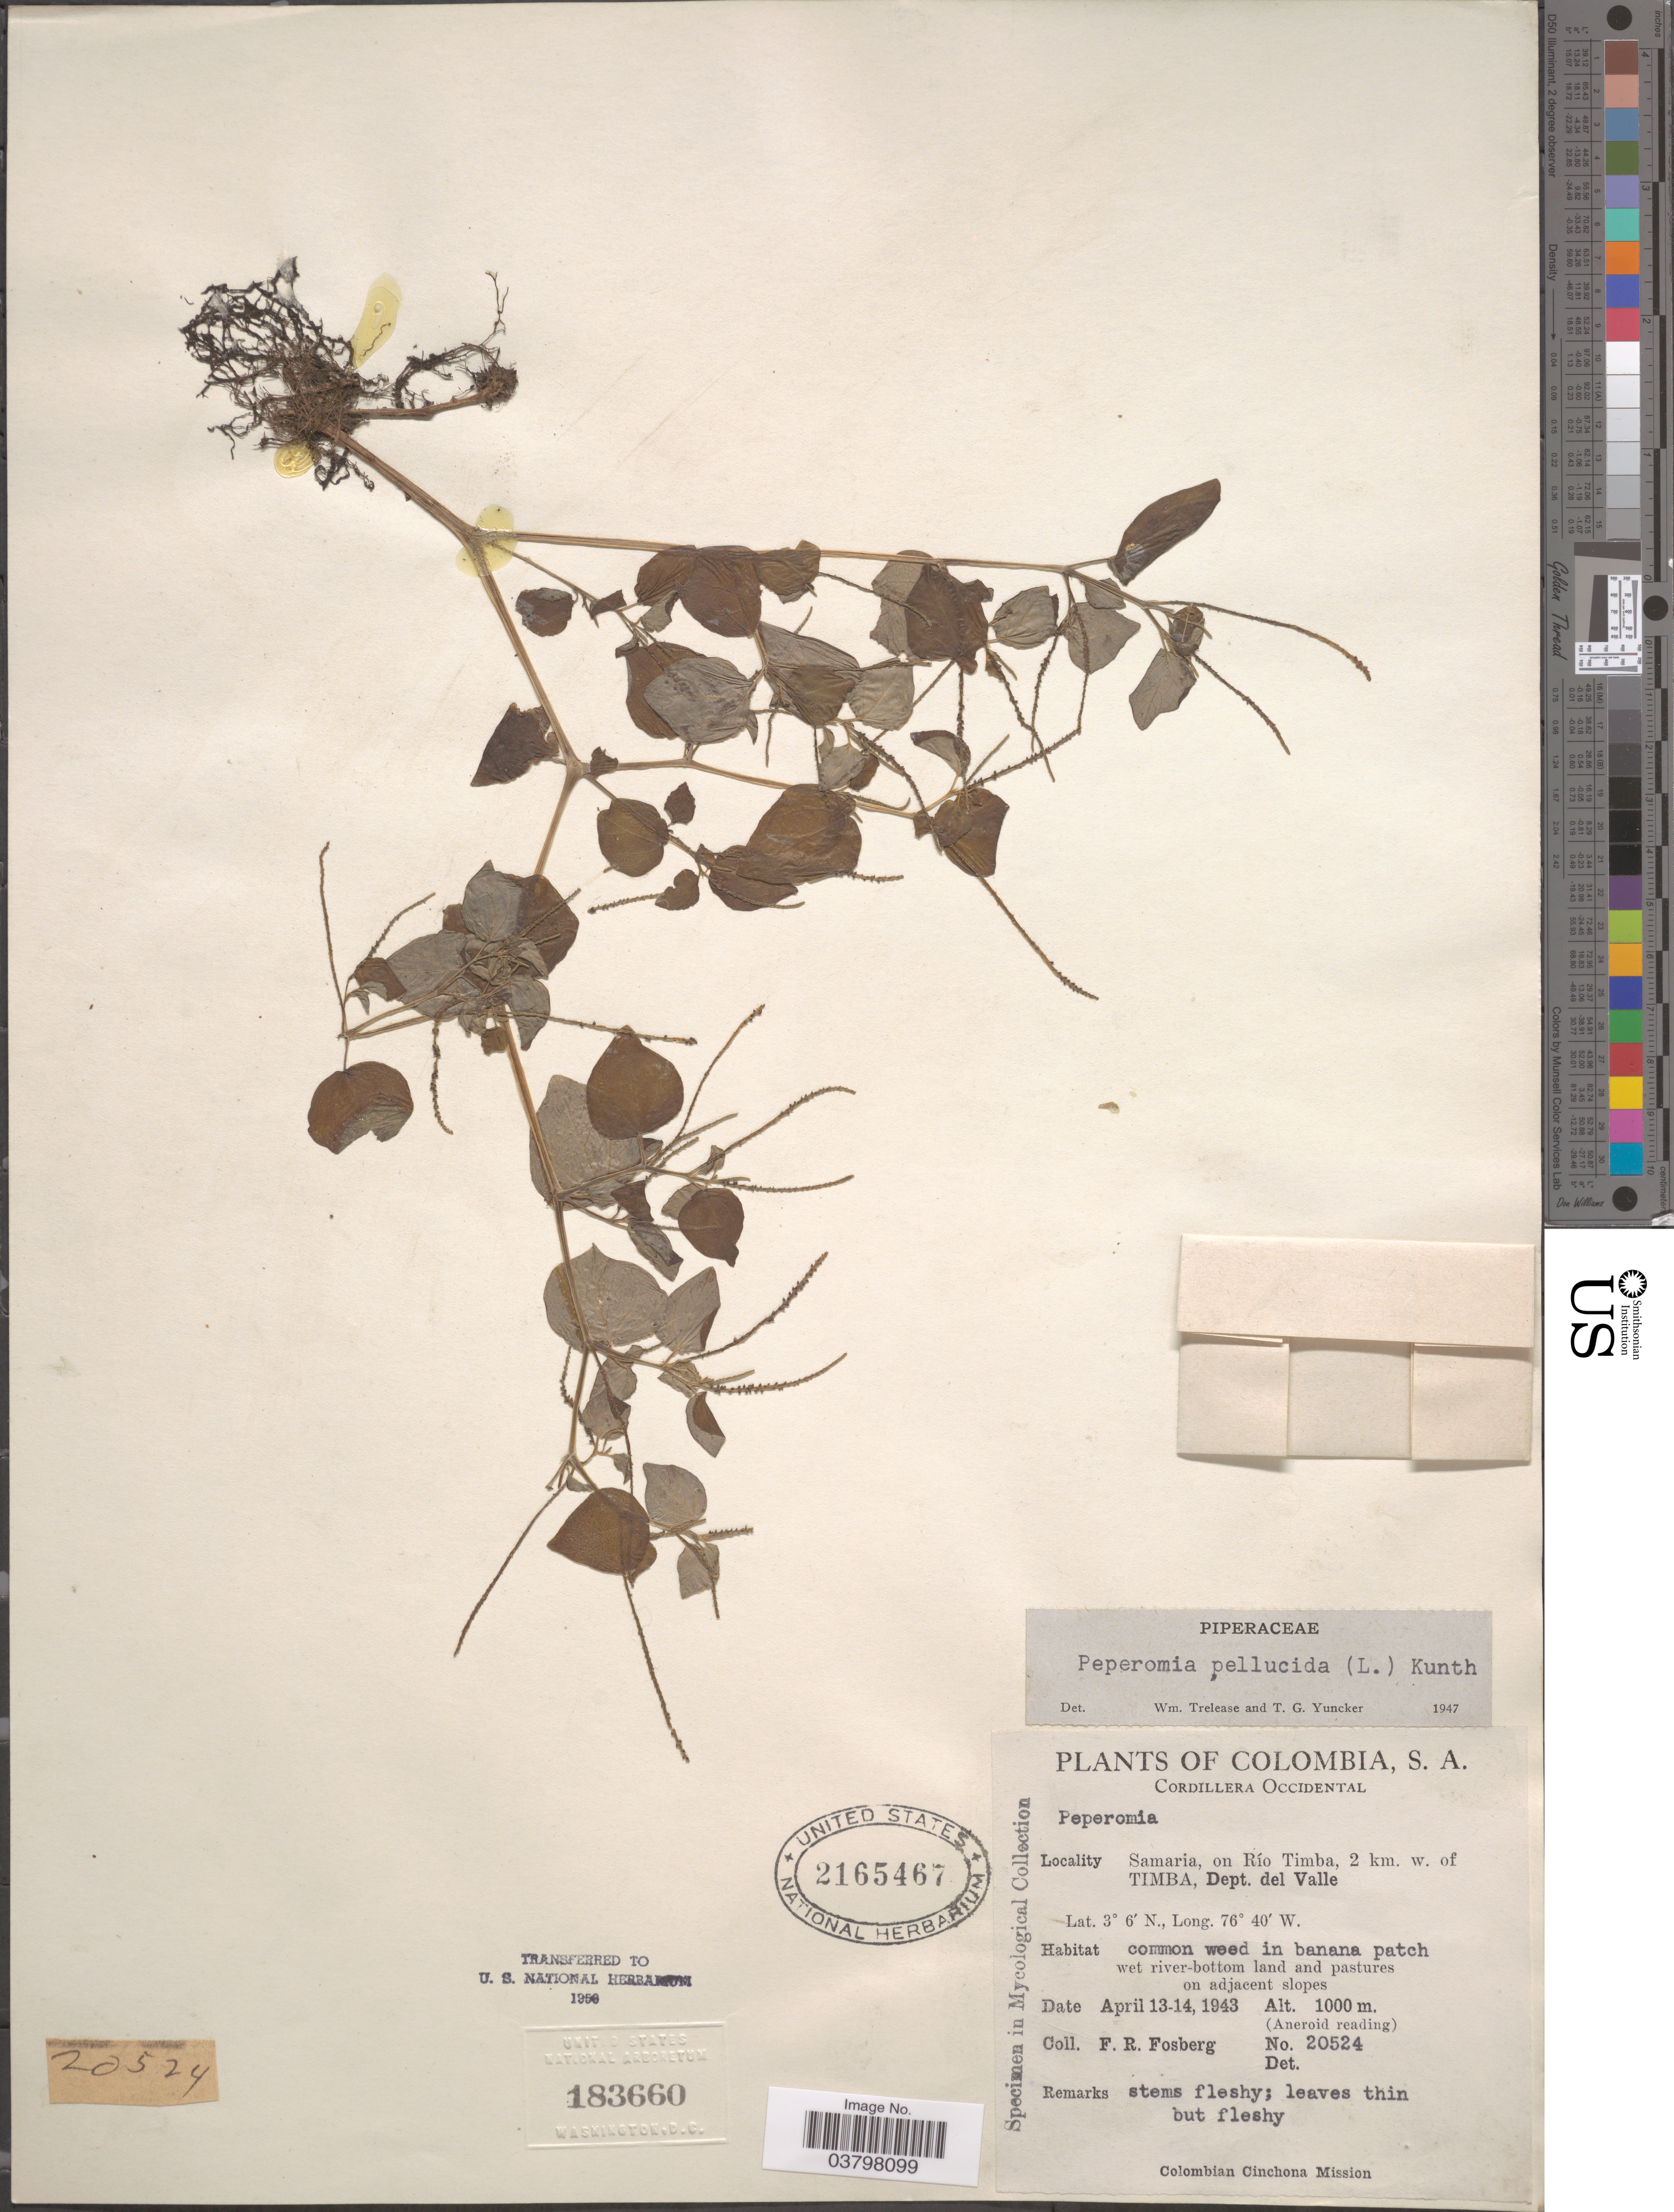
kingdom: Plantae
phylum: Tracheophyta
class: Magnoliopsida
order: Piperales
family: Piperaceae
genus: Peperomia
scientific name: Peperomia pellucida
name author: (L.) Kunth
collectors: F. R. Fosberg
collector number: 20524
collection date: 1943-04-13/1943-04-14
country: Colombia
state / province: Valle del Cauca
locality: Cordillera Occidental. Samaria, on Río Timba, 2 km. w. of Timba, Dept. del Valle.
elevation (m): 1000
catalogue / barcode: US 2165467